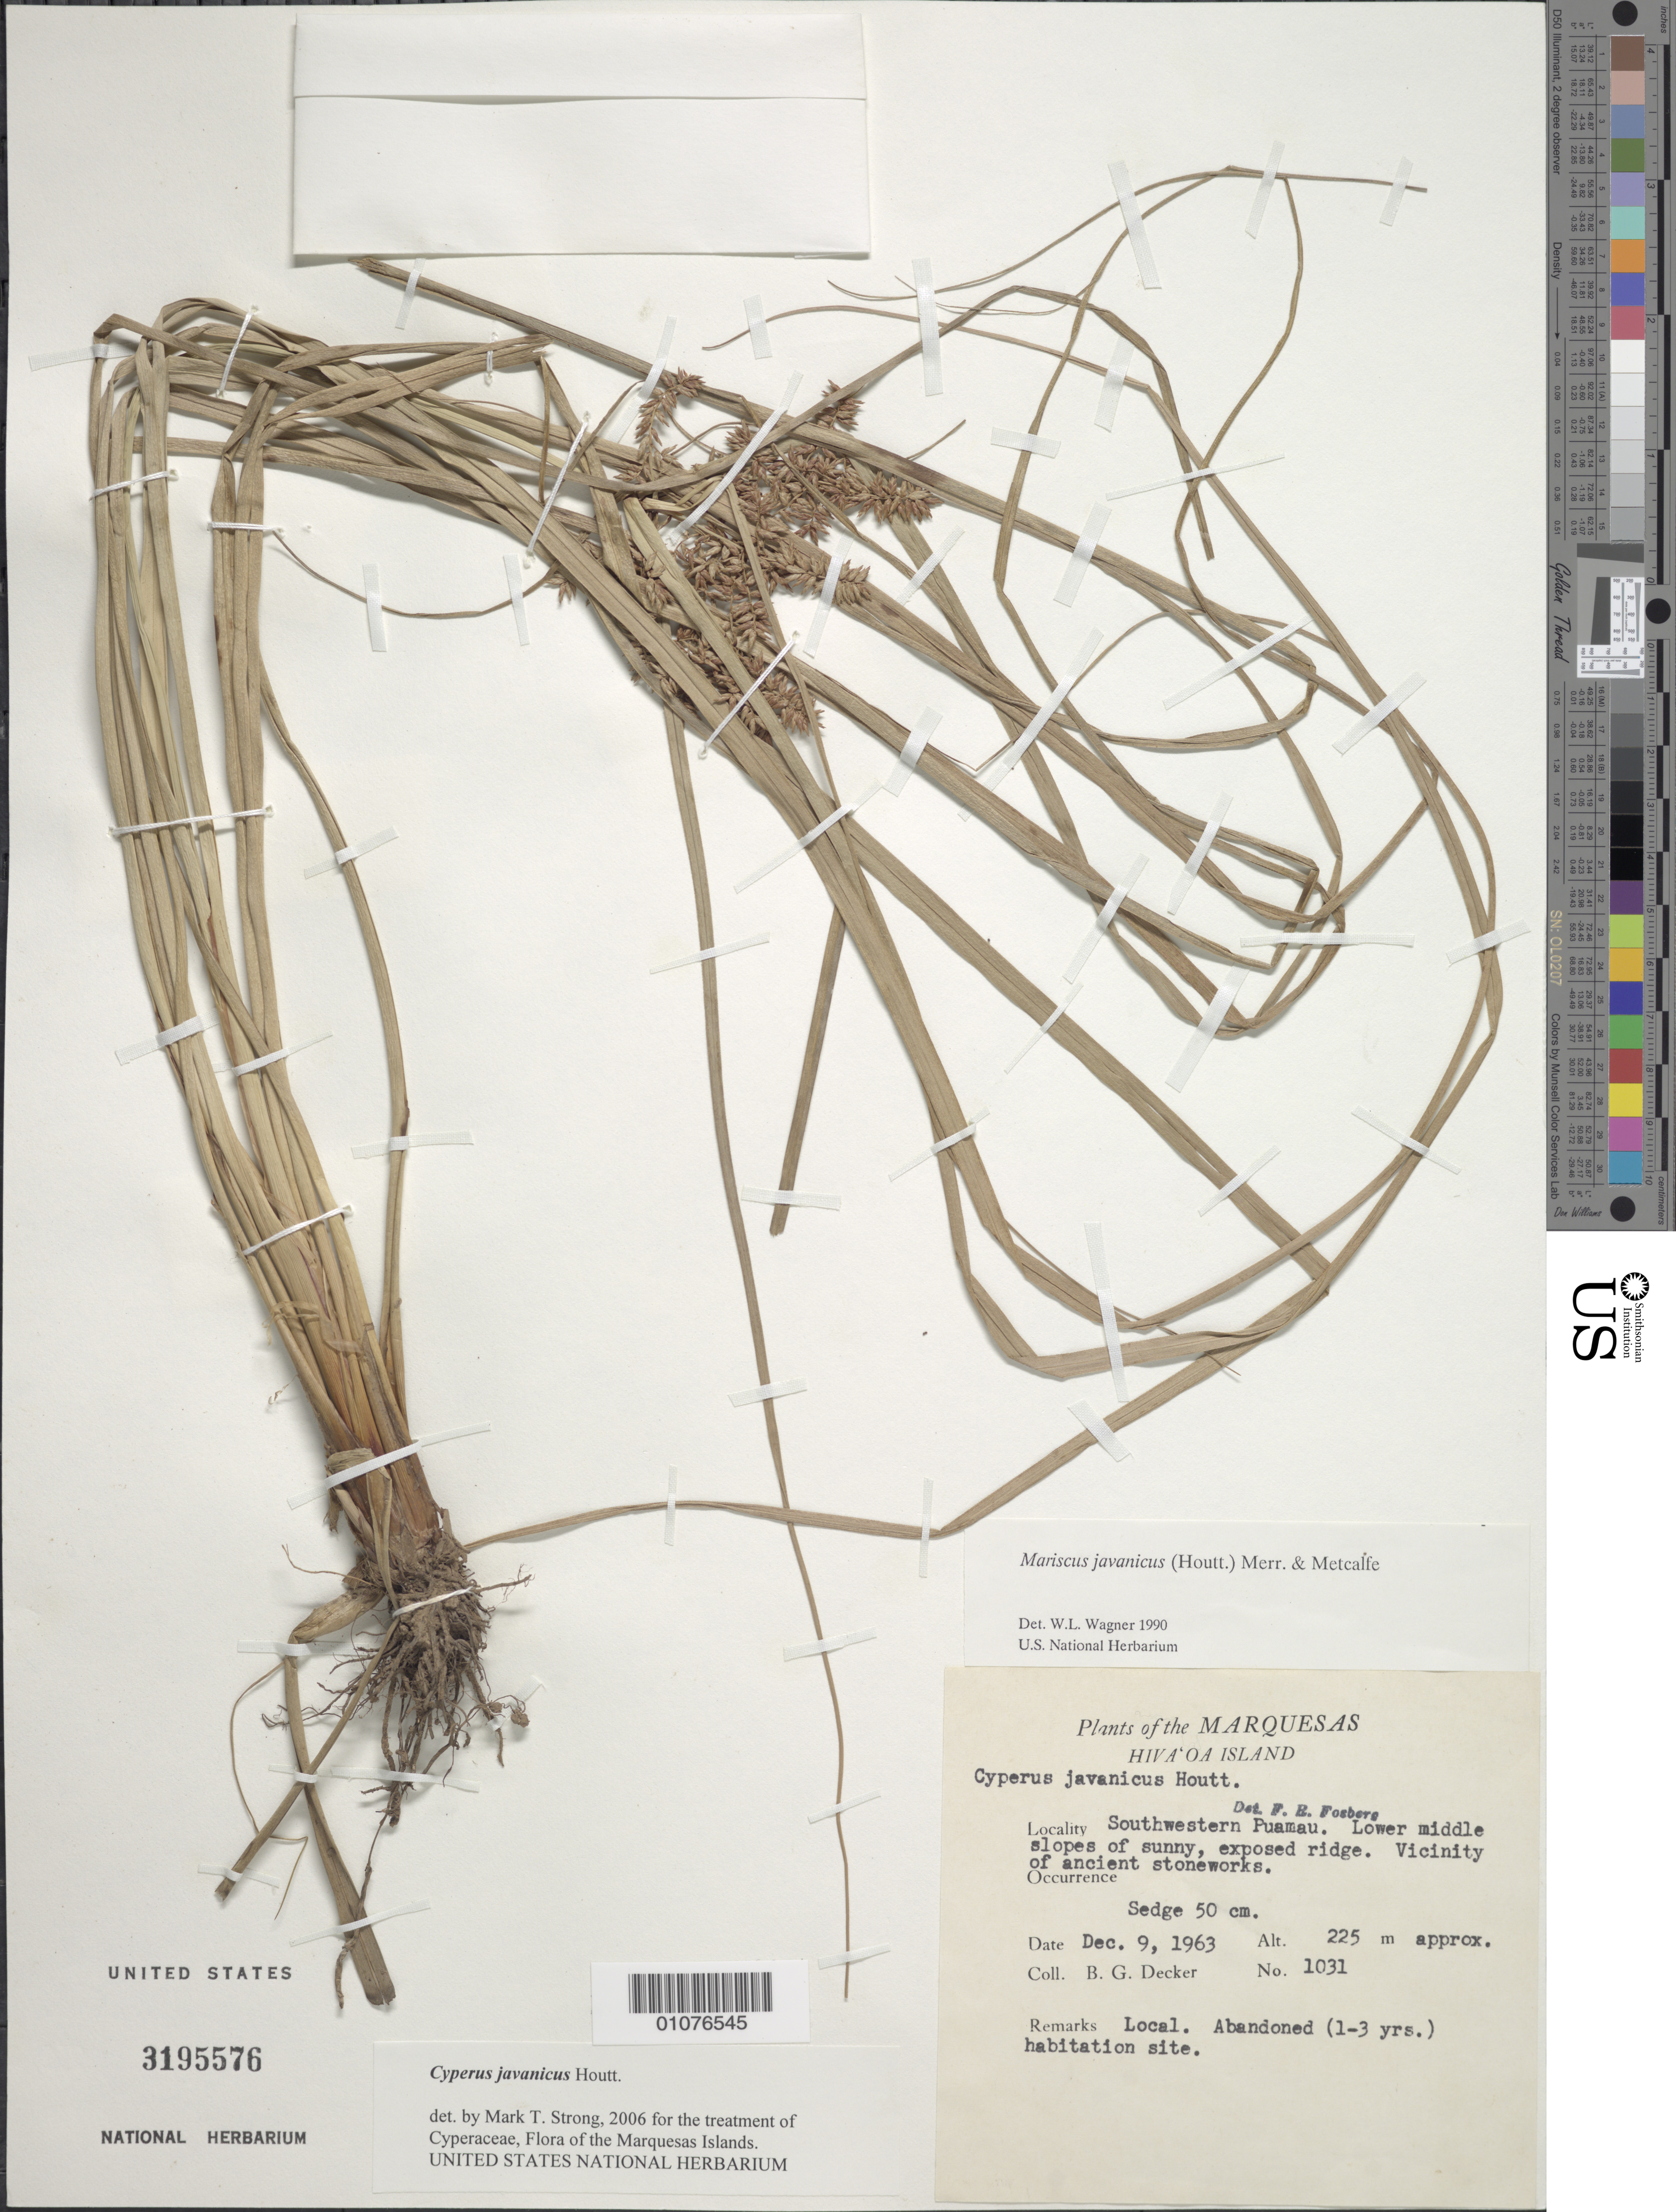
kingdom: Plantae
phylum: Tracheophyta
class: Liliopsida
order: Poales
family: Cyperaceae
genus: Cyperus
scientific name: Cyperus javanicus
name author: Houtt.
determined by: Strong, M. T., (US), Smithsonian Institution - National Museum of Natural History (UNITED STATES)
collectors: B. G. Decker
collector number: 1031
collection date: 1963-12-09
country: French Polynesia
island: Hiva Oa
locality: SW Puamau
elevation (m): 225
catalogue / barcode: US 3195576